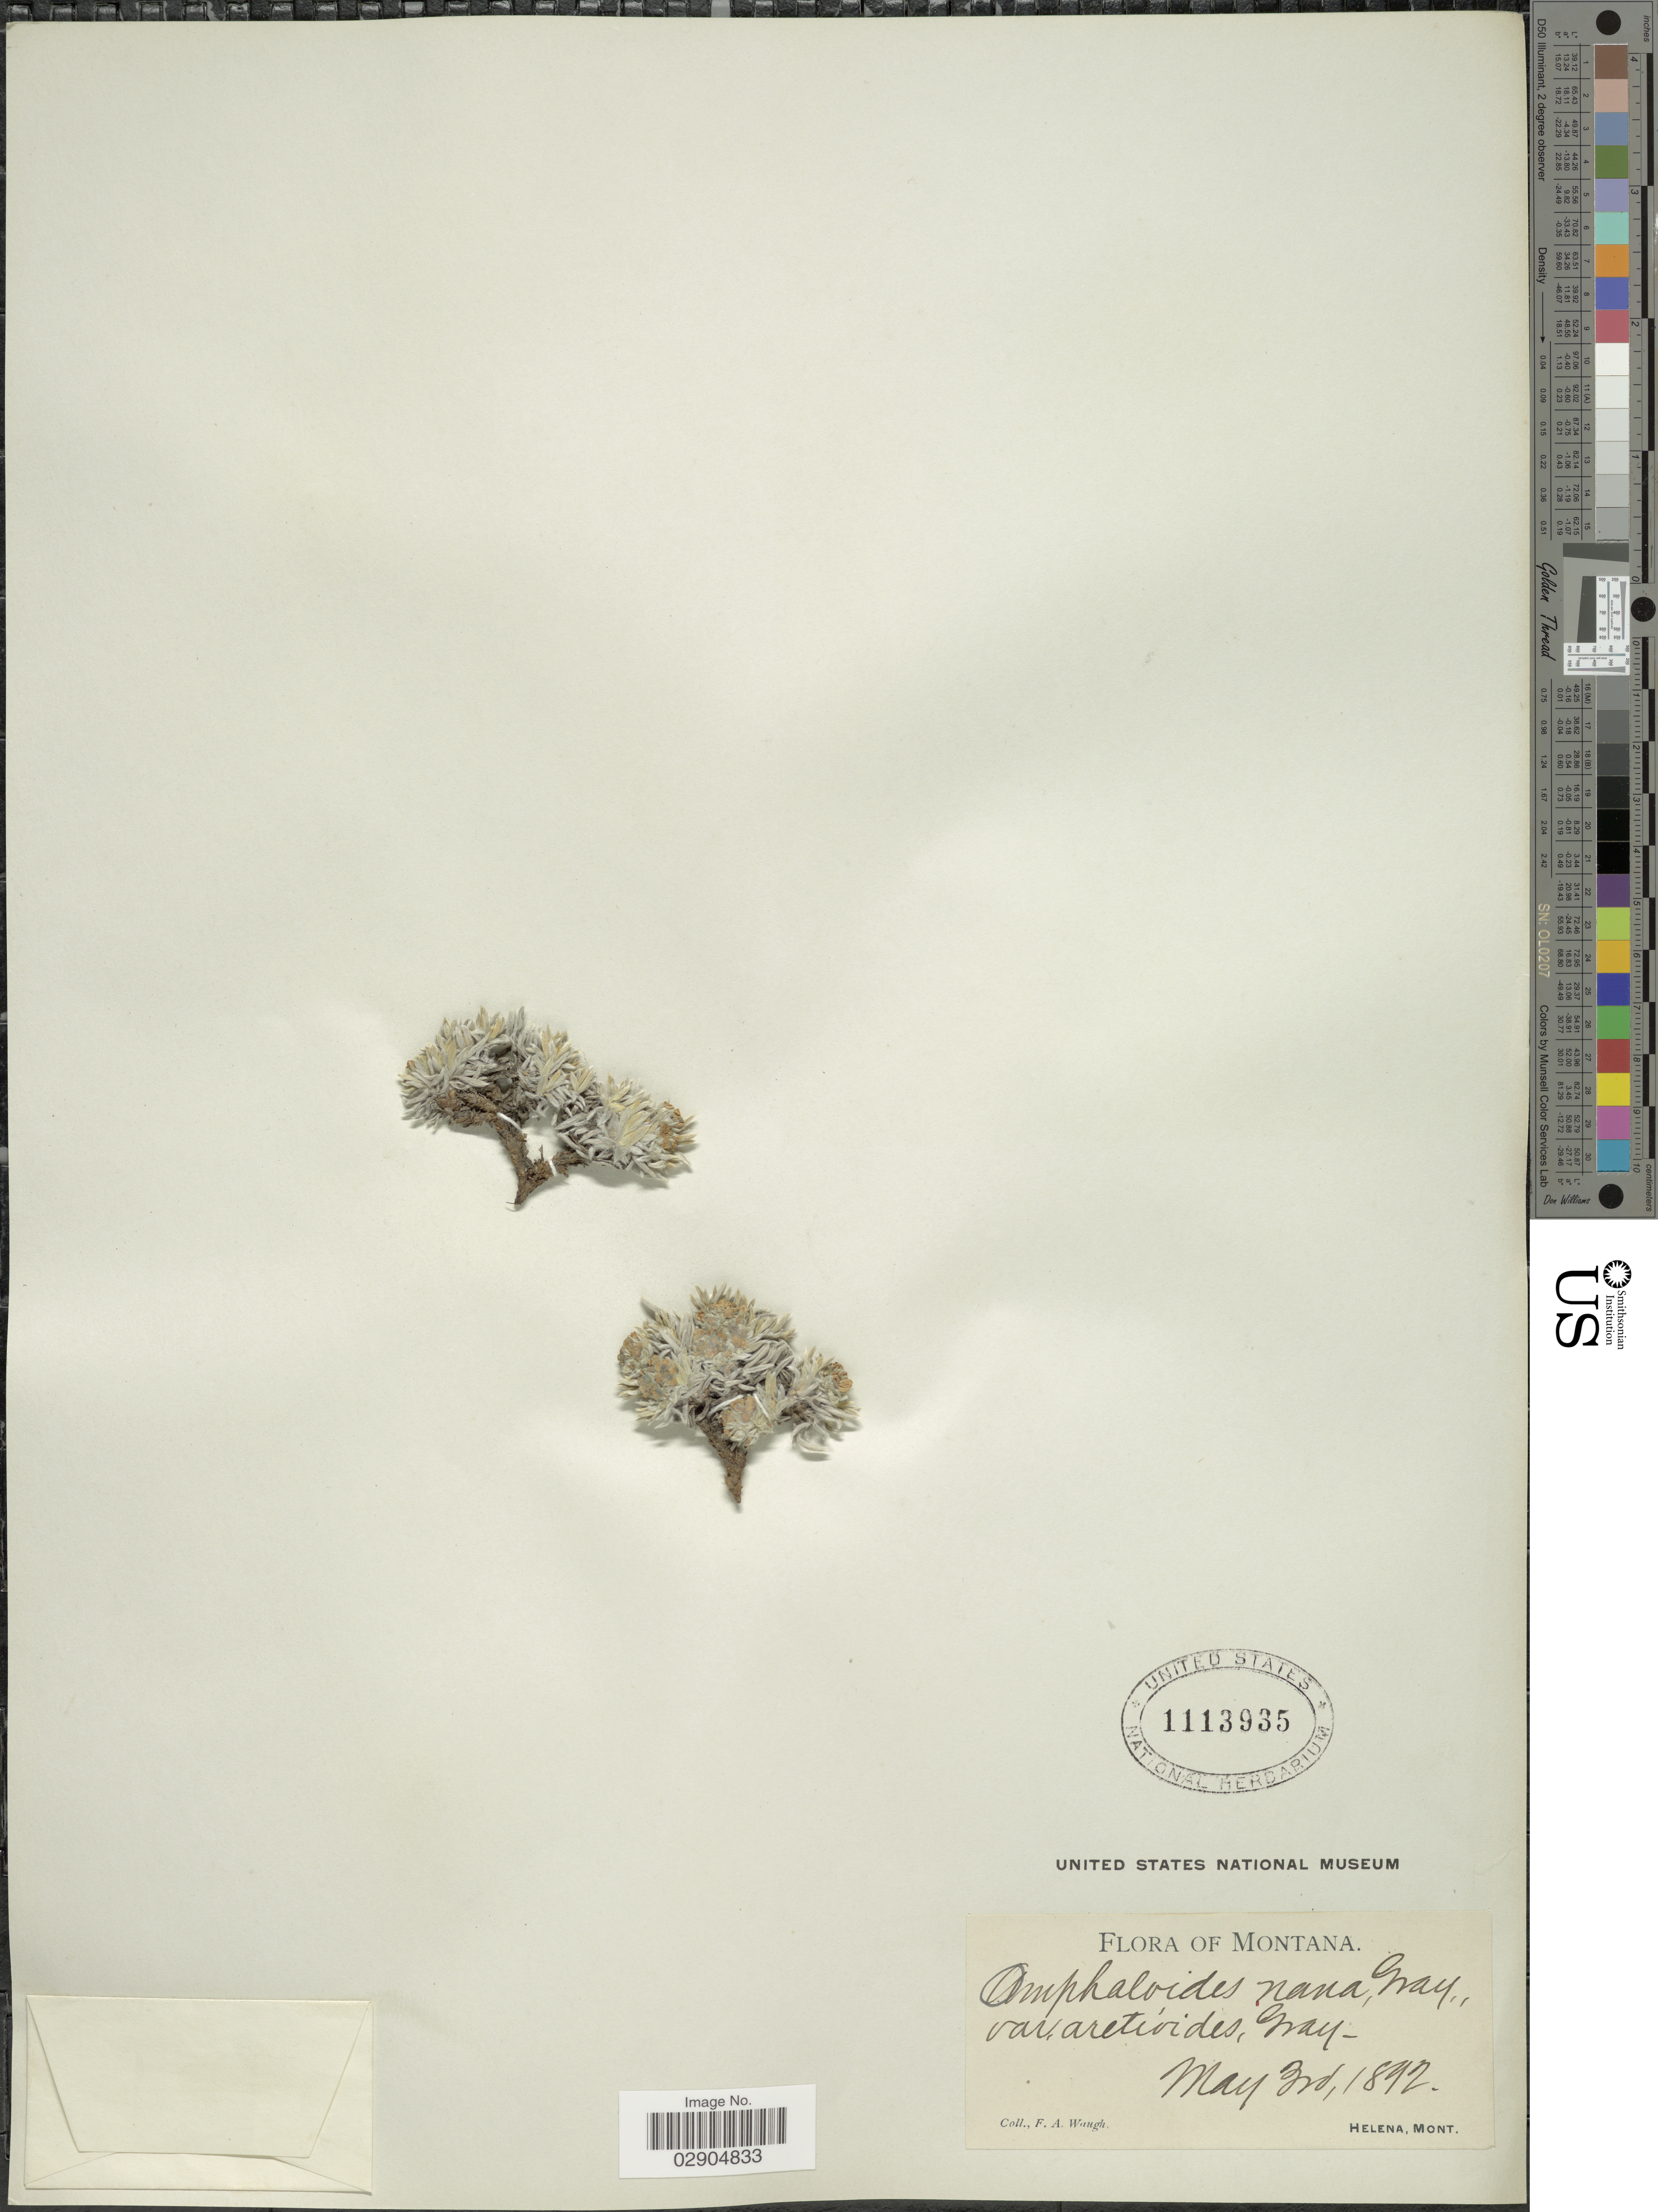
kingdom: Plantae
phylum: Tracheophyta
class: Magnoliopsida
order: Boraginales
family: Boraginaceae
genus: Eritrichium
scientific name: Eritrichium elongatum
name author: (Rydb.) W. Wight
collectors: F. Waugh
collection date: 1892-05-03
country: United States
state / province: Montana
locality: Helena, Mont.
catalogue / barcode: US 1113935